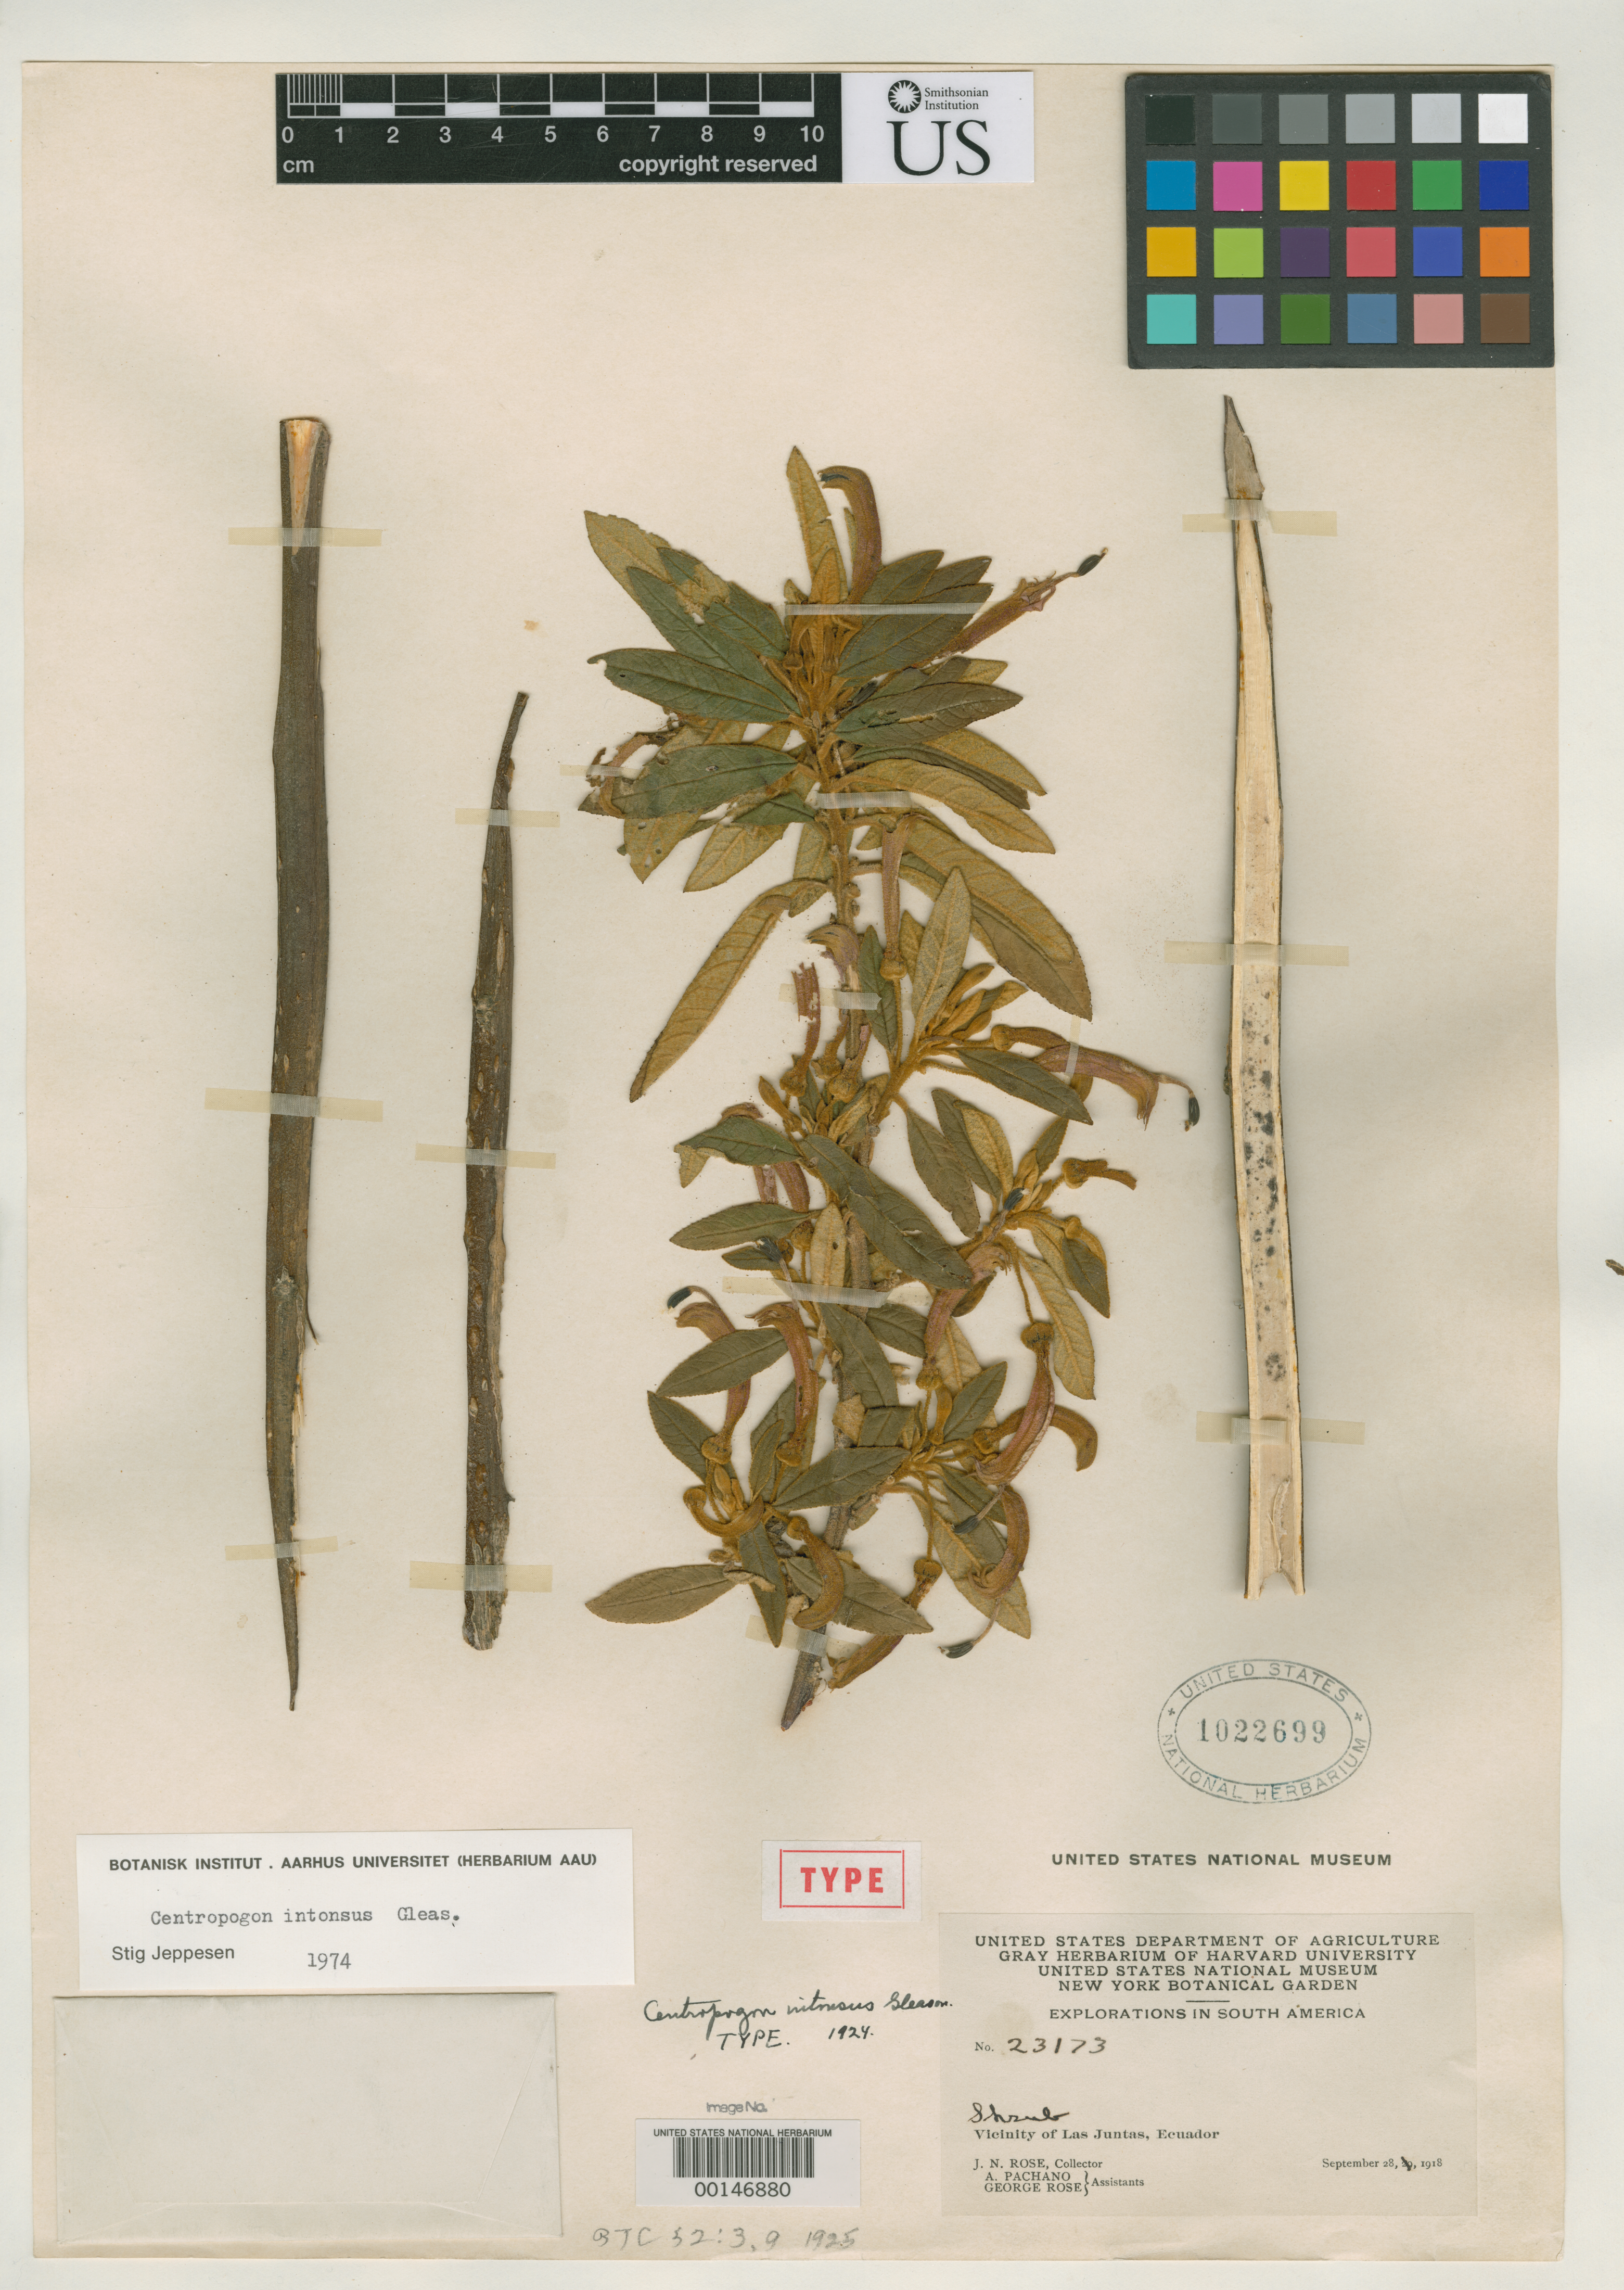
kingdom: Plantae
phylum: Tracheophyta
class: Magnoliopsida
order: Asterales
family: Campanulaceae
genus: Centropogon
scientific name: Centropogon intonsus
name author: Gleason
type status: Type Collection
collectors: J. N. Rose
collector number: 23173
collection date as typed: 28 Sep 1918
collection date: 1918-09-28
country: Ecuador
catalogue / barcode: US 1022699